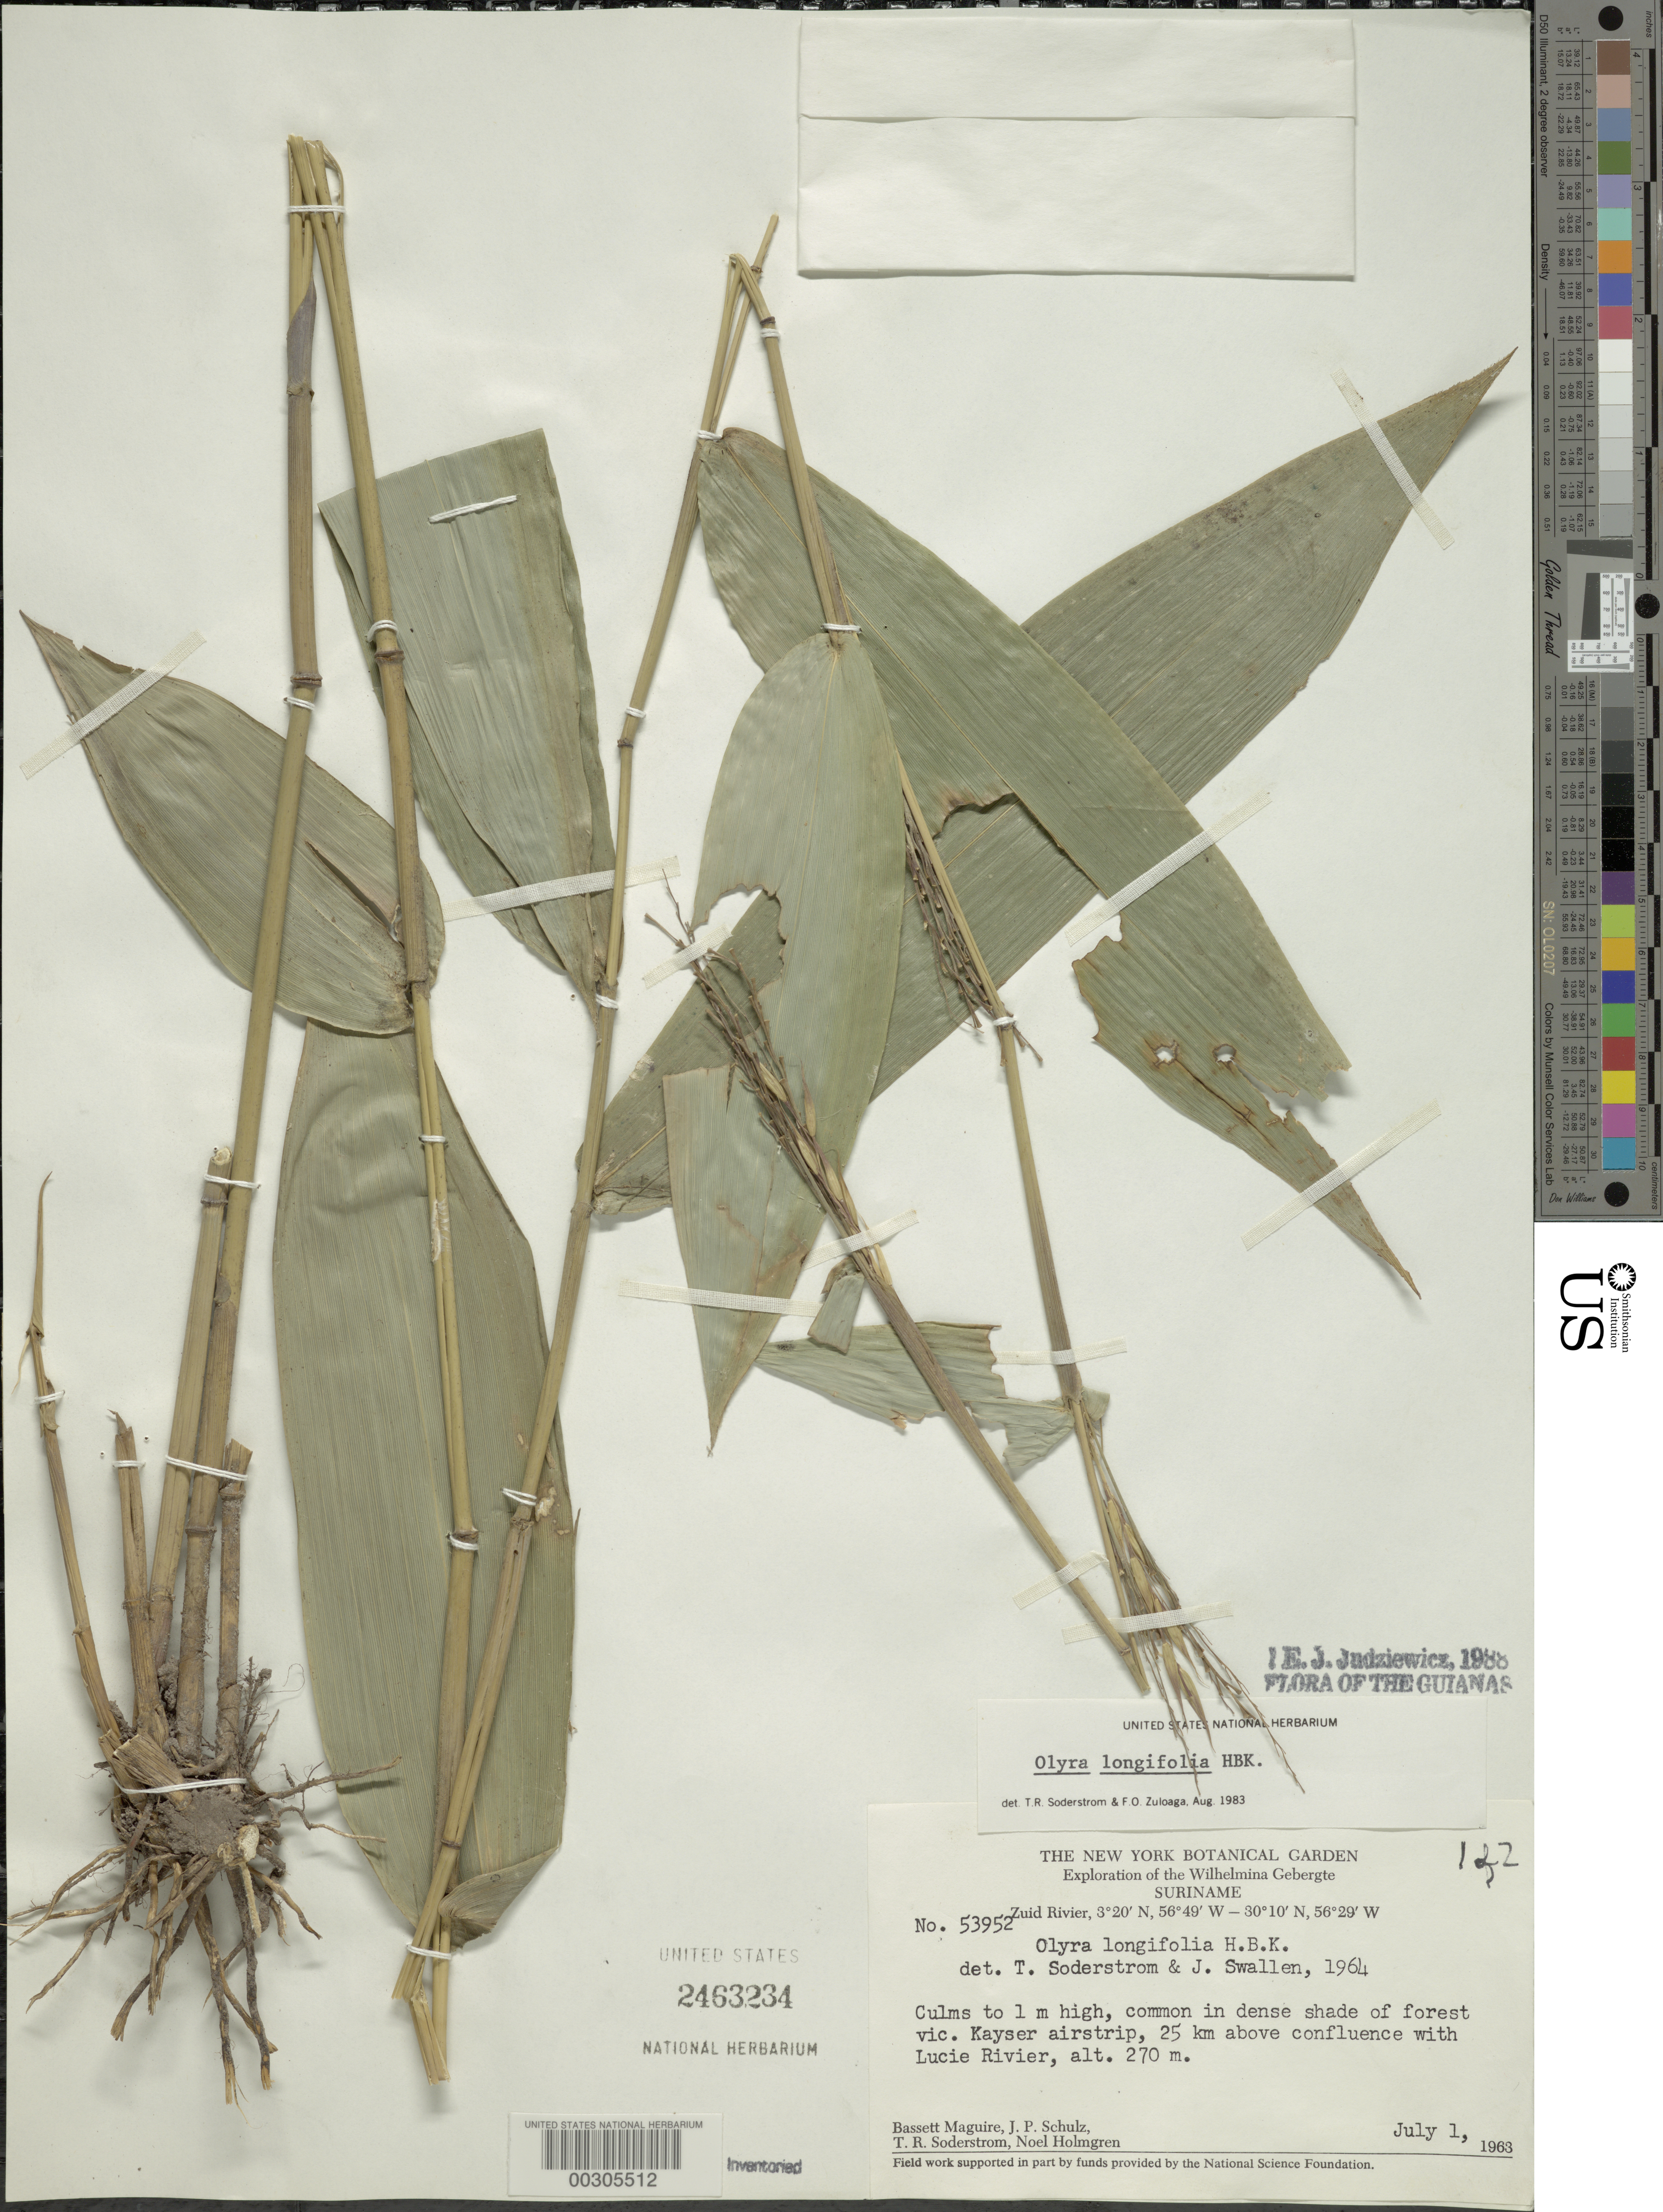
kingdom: Plantae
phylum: Tracheophyta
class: Liliopsida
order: Poales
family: Poaceae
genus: Olyra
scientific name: Olyra longifolia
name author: Kunth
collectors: B. Maguire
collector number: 53952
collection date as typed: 01 Jul 1963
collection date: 1963-07-01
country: Suriname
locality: Kayser airstrip, zuid river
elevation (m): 270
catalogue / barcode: US 2463234